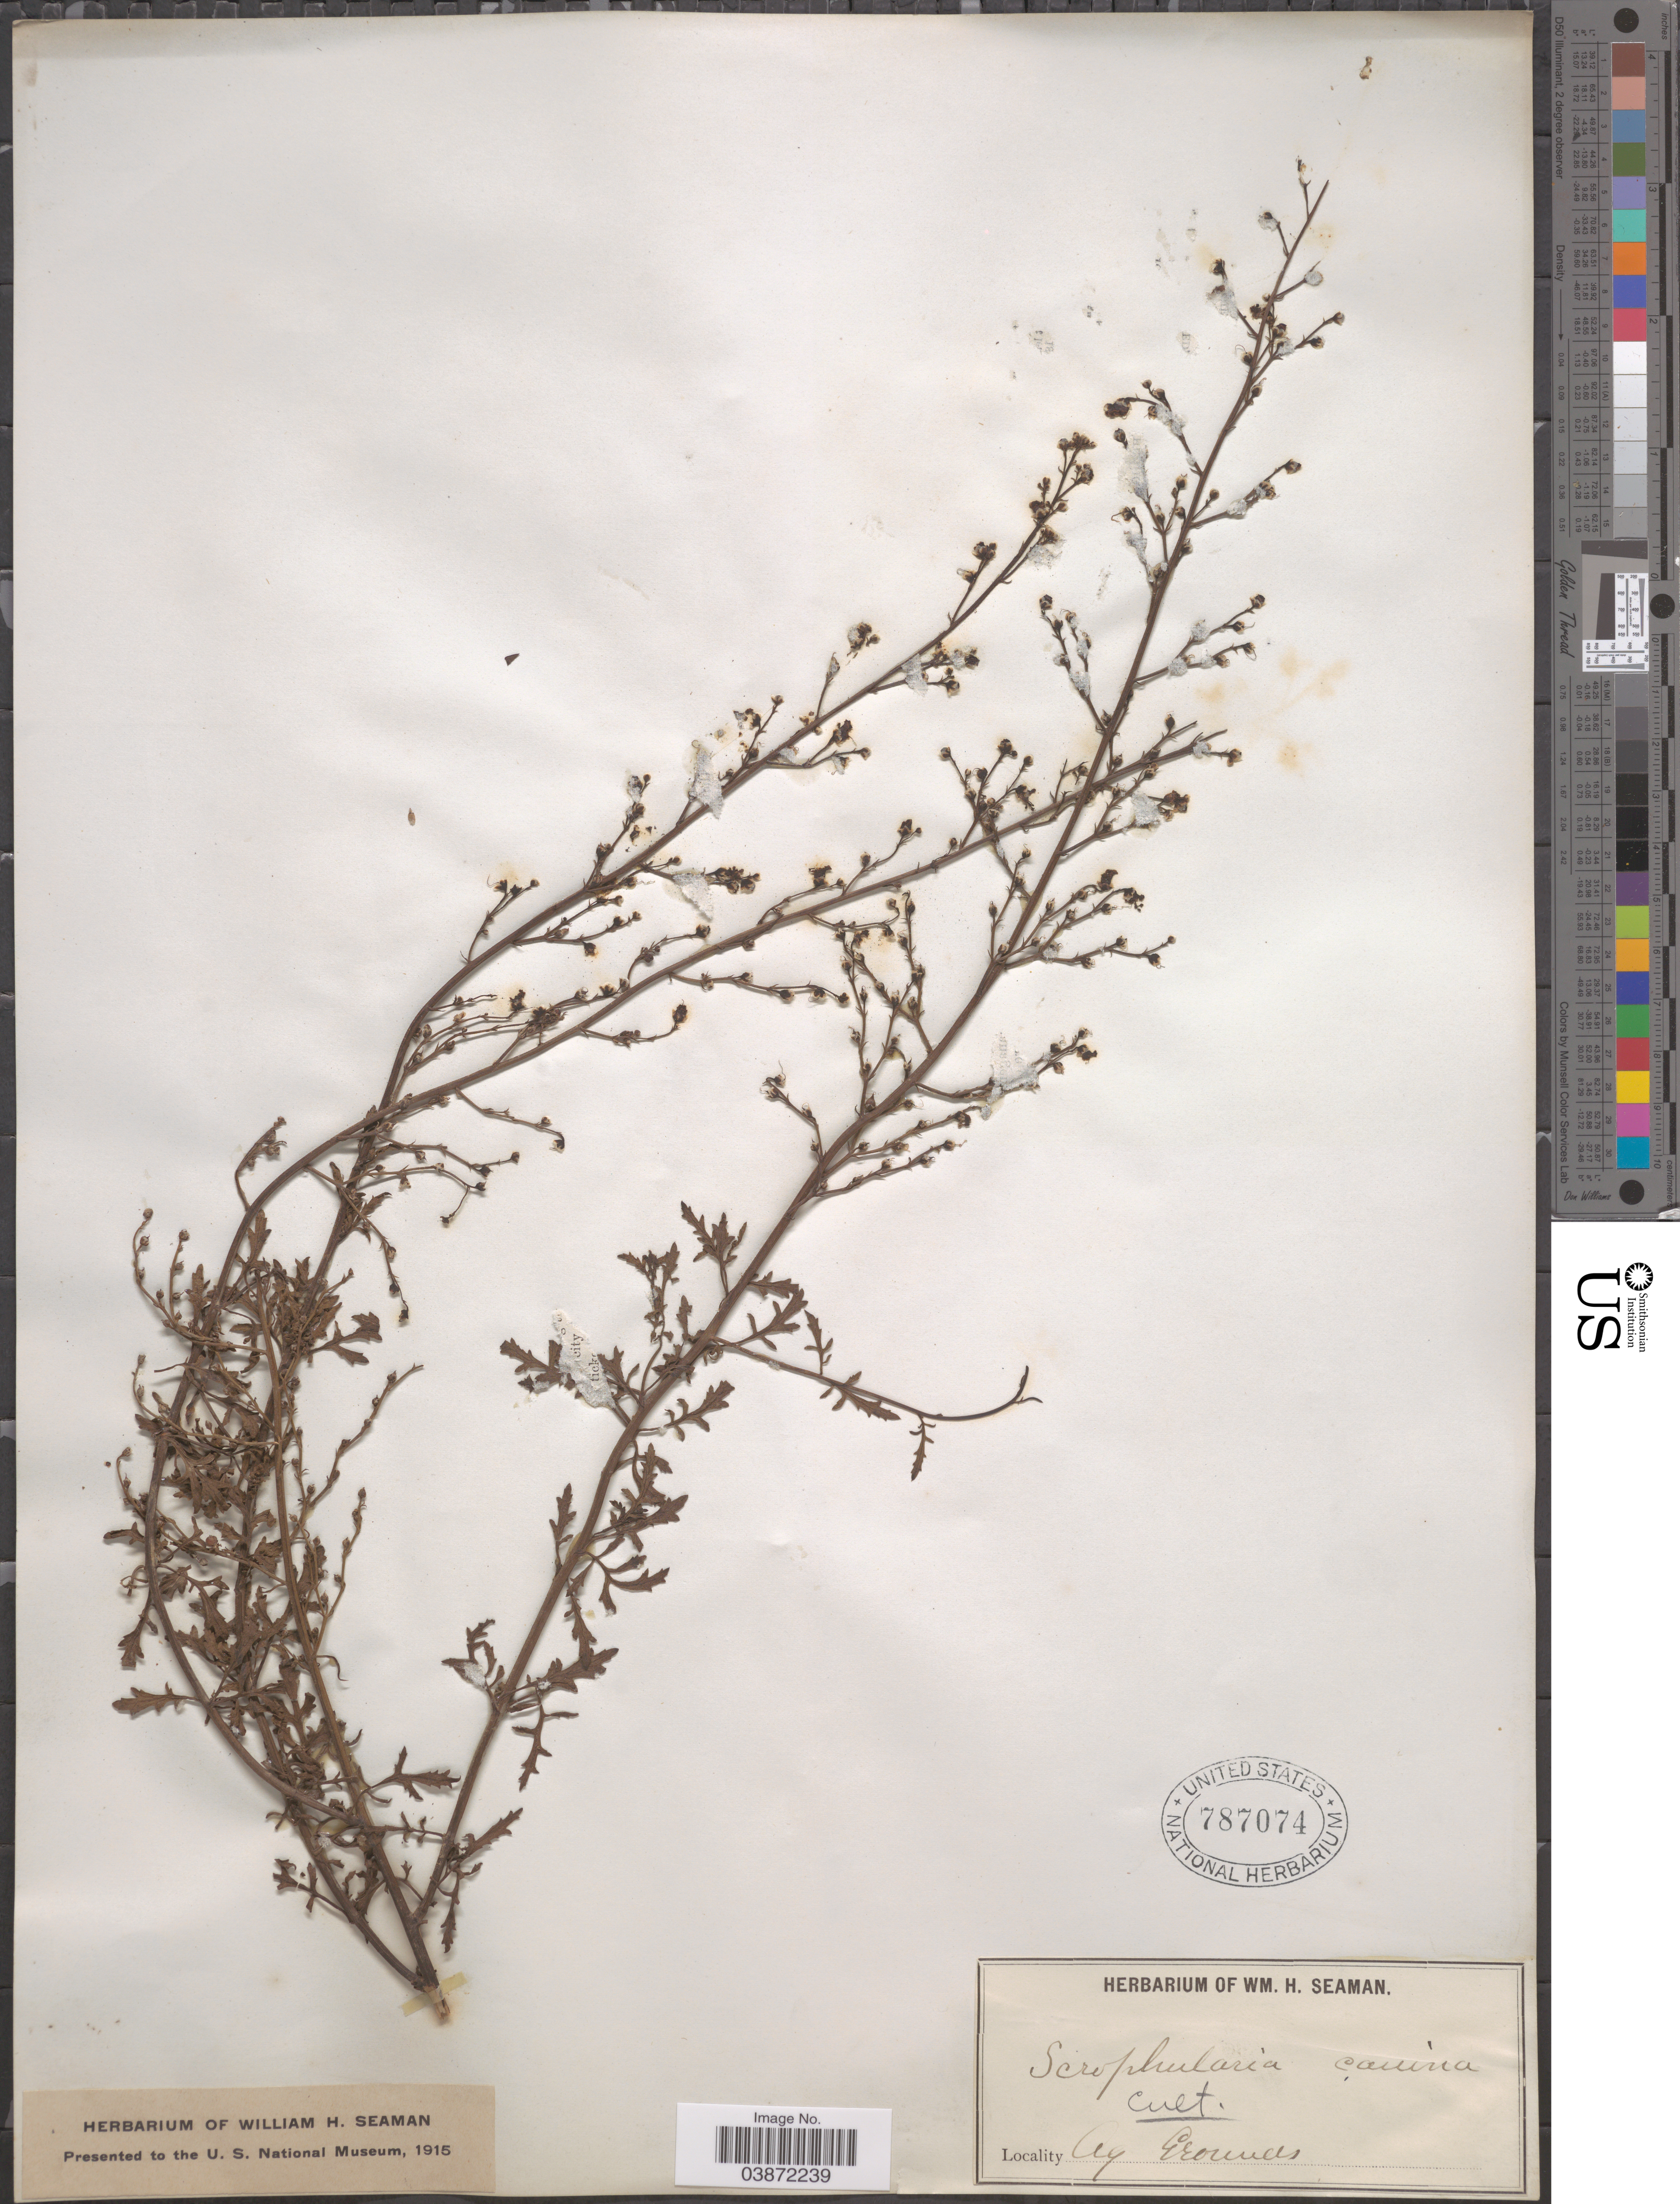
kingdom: Plantae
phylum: Tracheophyta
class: Magnoliopsida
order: Lamiales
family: Scrophulariaceae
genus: Scrophularia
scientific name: Scrophularia canina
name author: L.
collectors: Ex herb. W. H. Seaman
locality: Ag Grounds.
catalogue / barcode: US 787074